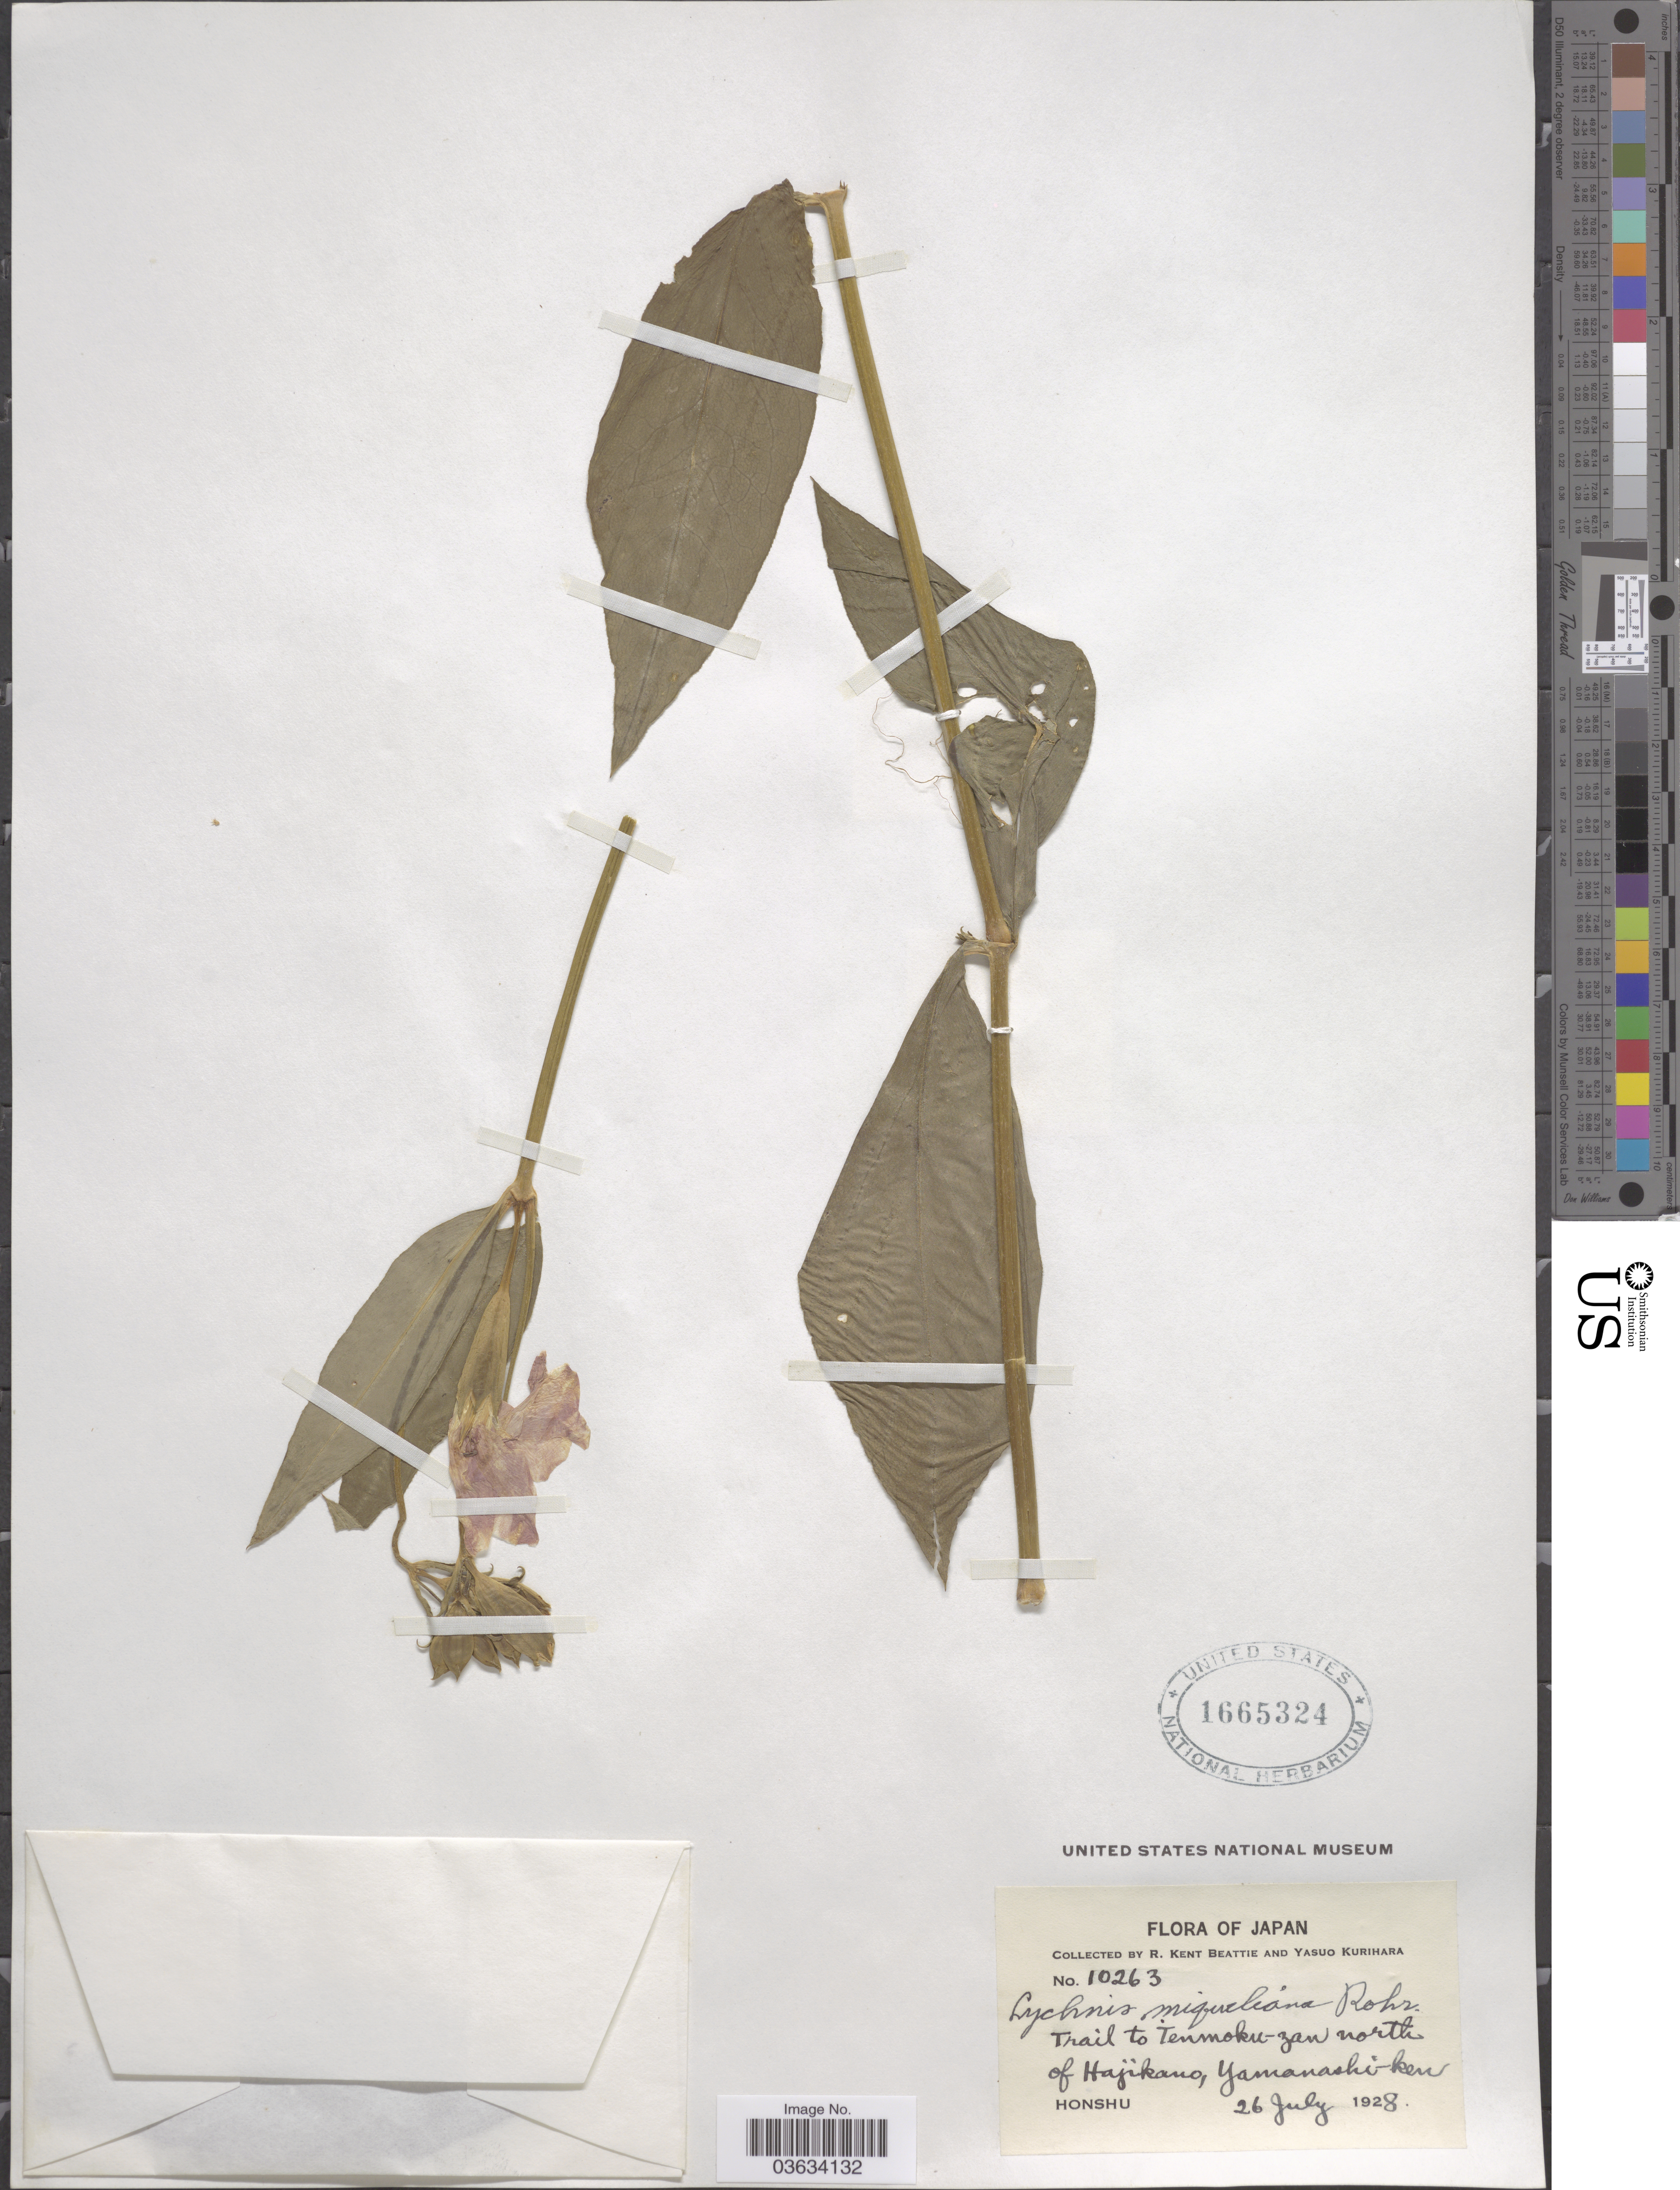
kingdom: Plantae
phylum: Tracheophyta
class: Magnoliopsida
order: Caryophyllales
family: Caryophyllaceae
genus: Silene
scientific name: Silene miqueliana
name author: (Rohrb. ex Franch. & Sav.) H. Ohashi & H. Nakai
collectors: R. K. Beattie & Y. Kurihara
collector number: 10263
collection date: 1928-07-26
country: Japan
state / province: Yamanasi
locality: Trail to Tenmoku-zan north of Hajikano, Yamanashi-ken. Honshu.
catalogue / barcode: US 1665324